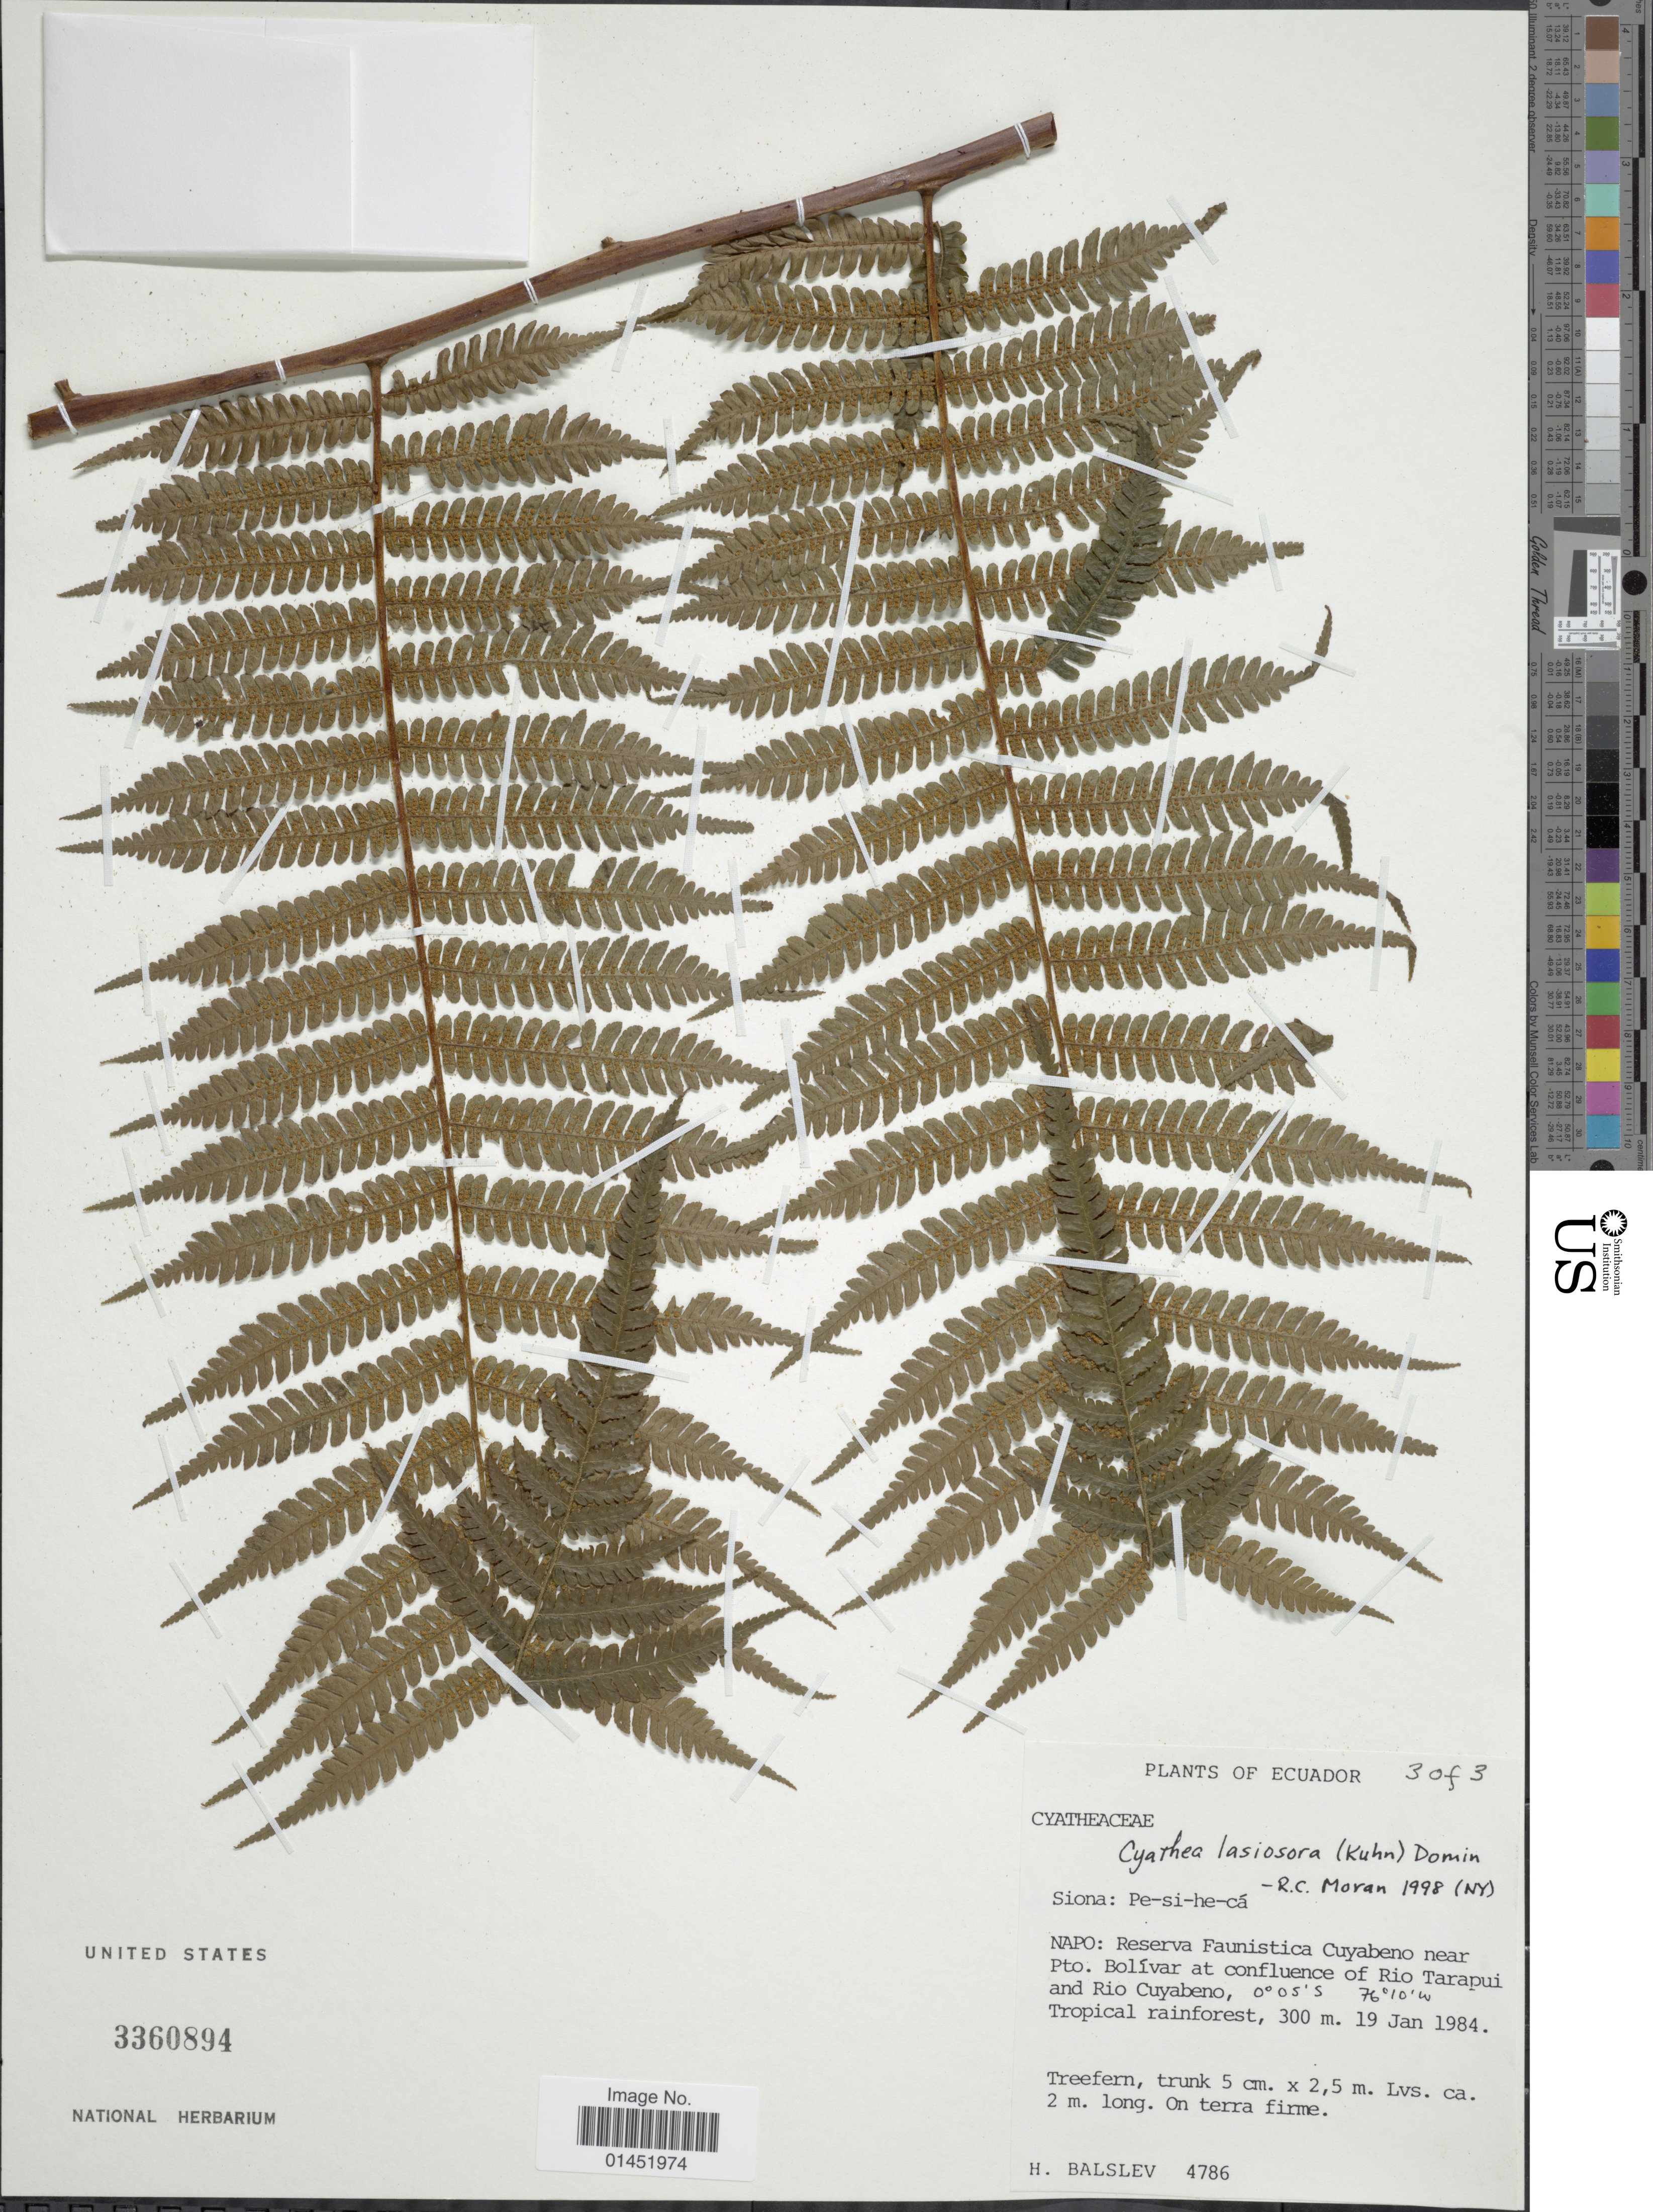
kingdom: Plantae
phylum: Tracheophyta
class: Polypodiopsida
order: Cyatheales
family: Cyatheaceae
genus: Cyathea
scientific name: Cyathea lasiosora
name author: (Mett. ex Kuhn) Domin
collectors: H. Balslev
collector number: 4786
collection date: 1984-01-19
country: Ecuador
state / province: Napo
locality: Siona: Pe-si-he-cá, reserva Faunista Cuiyabeno near Pto Bolívar at confluence of Rio Tarapui and Rio Cuyabeno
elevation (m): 300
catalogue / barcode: US 3360894